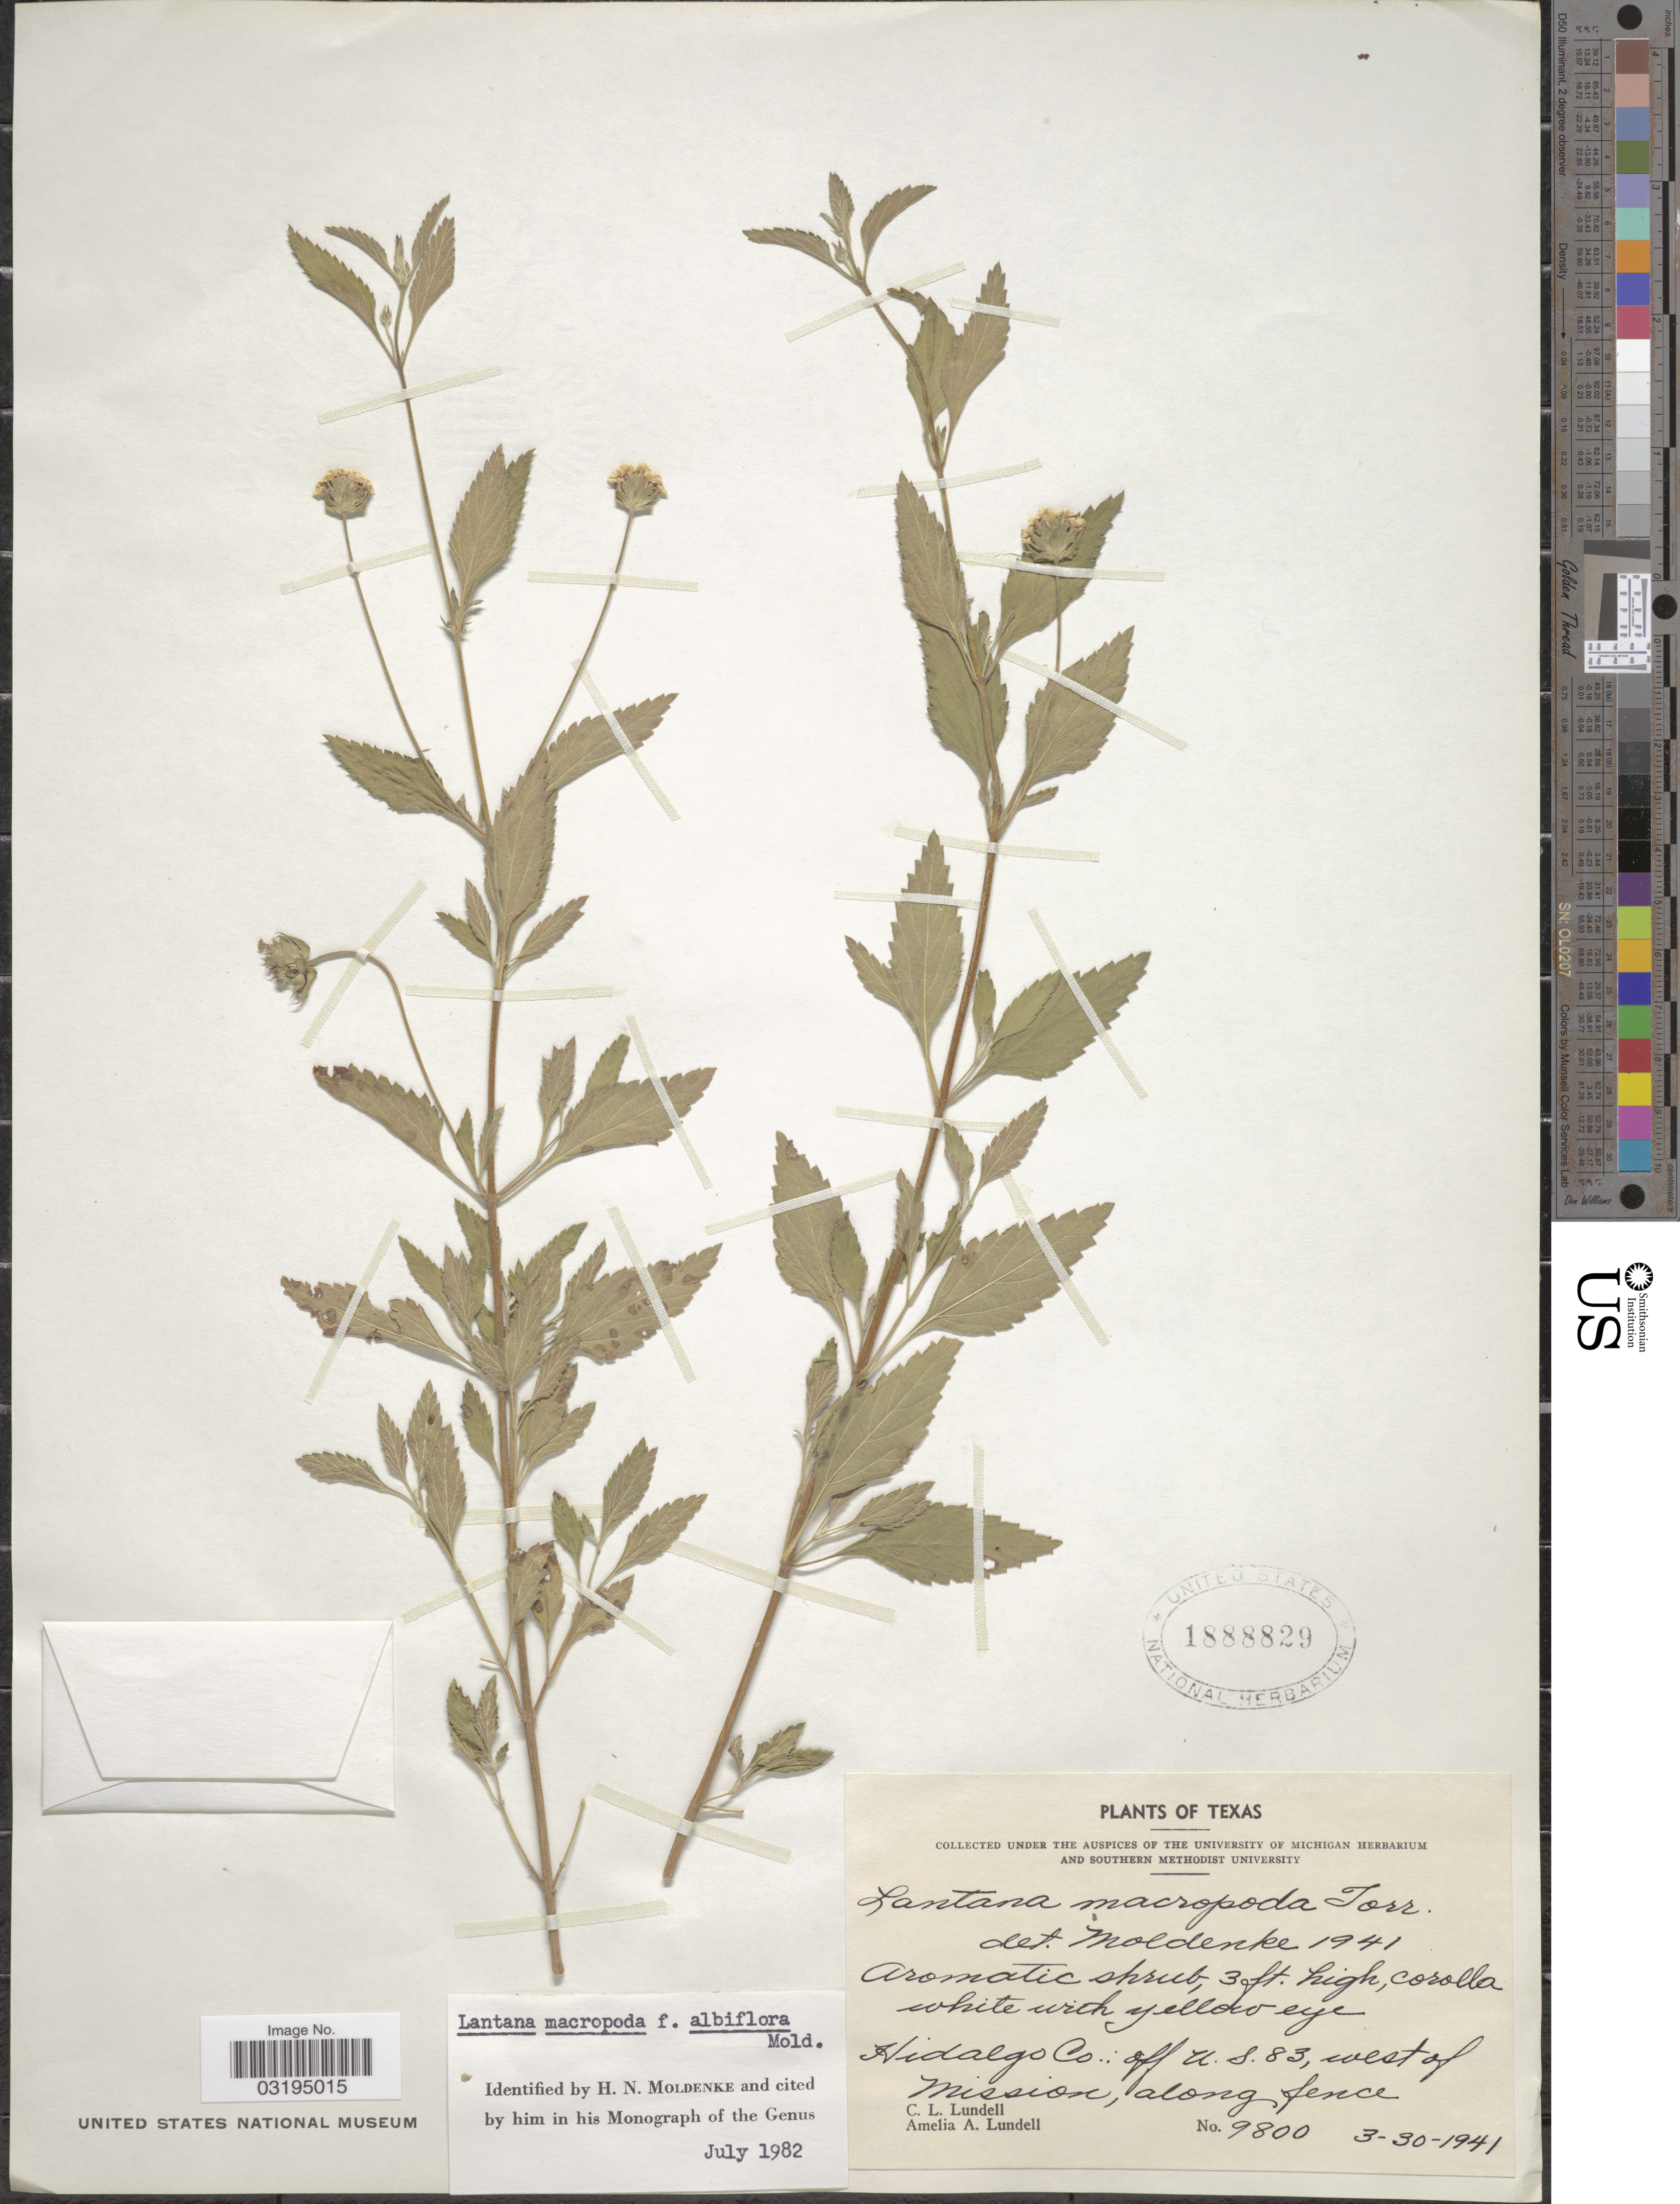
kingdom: Plantae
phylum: Tracheophyta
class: Magnoliopsida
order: Lamiales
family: Verbenaceae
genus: Lantana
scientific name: Lantana macropoda f. albiflora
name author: Moldenke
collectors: C. L. Lundell & A. A. Lundell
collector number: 9800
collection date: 1941-03-30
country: United States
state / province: Texas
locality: Hidalgo Co.: off U.S. 83, west of Mission, along fence.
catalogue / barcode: US 1888829